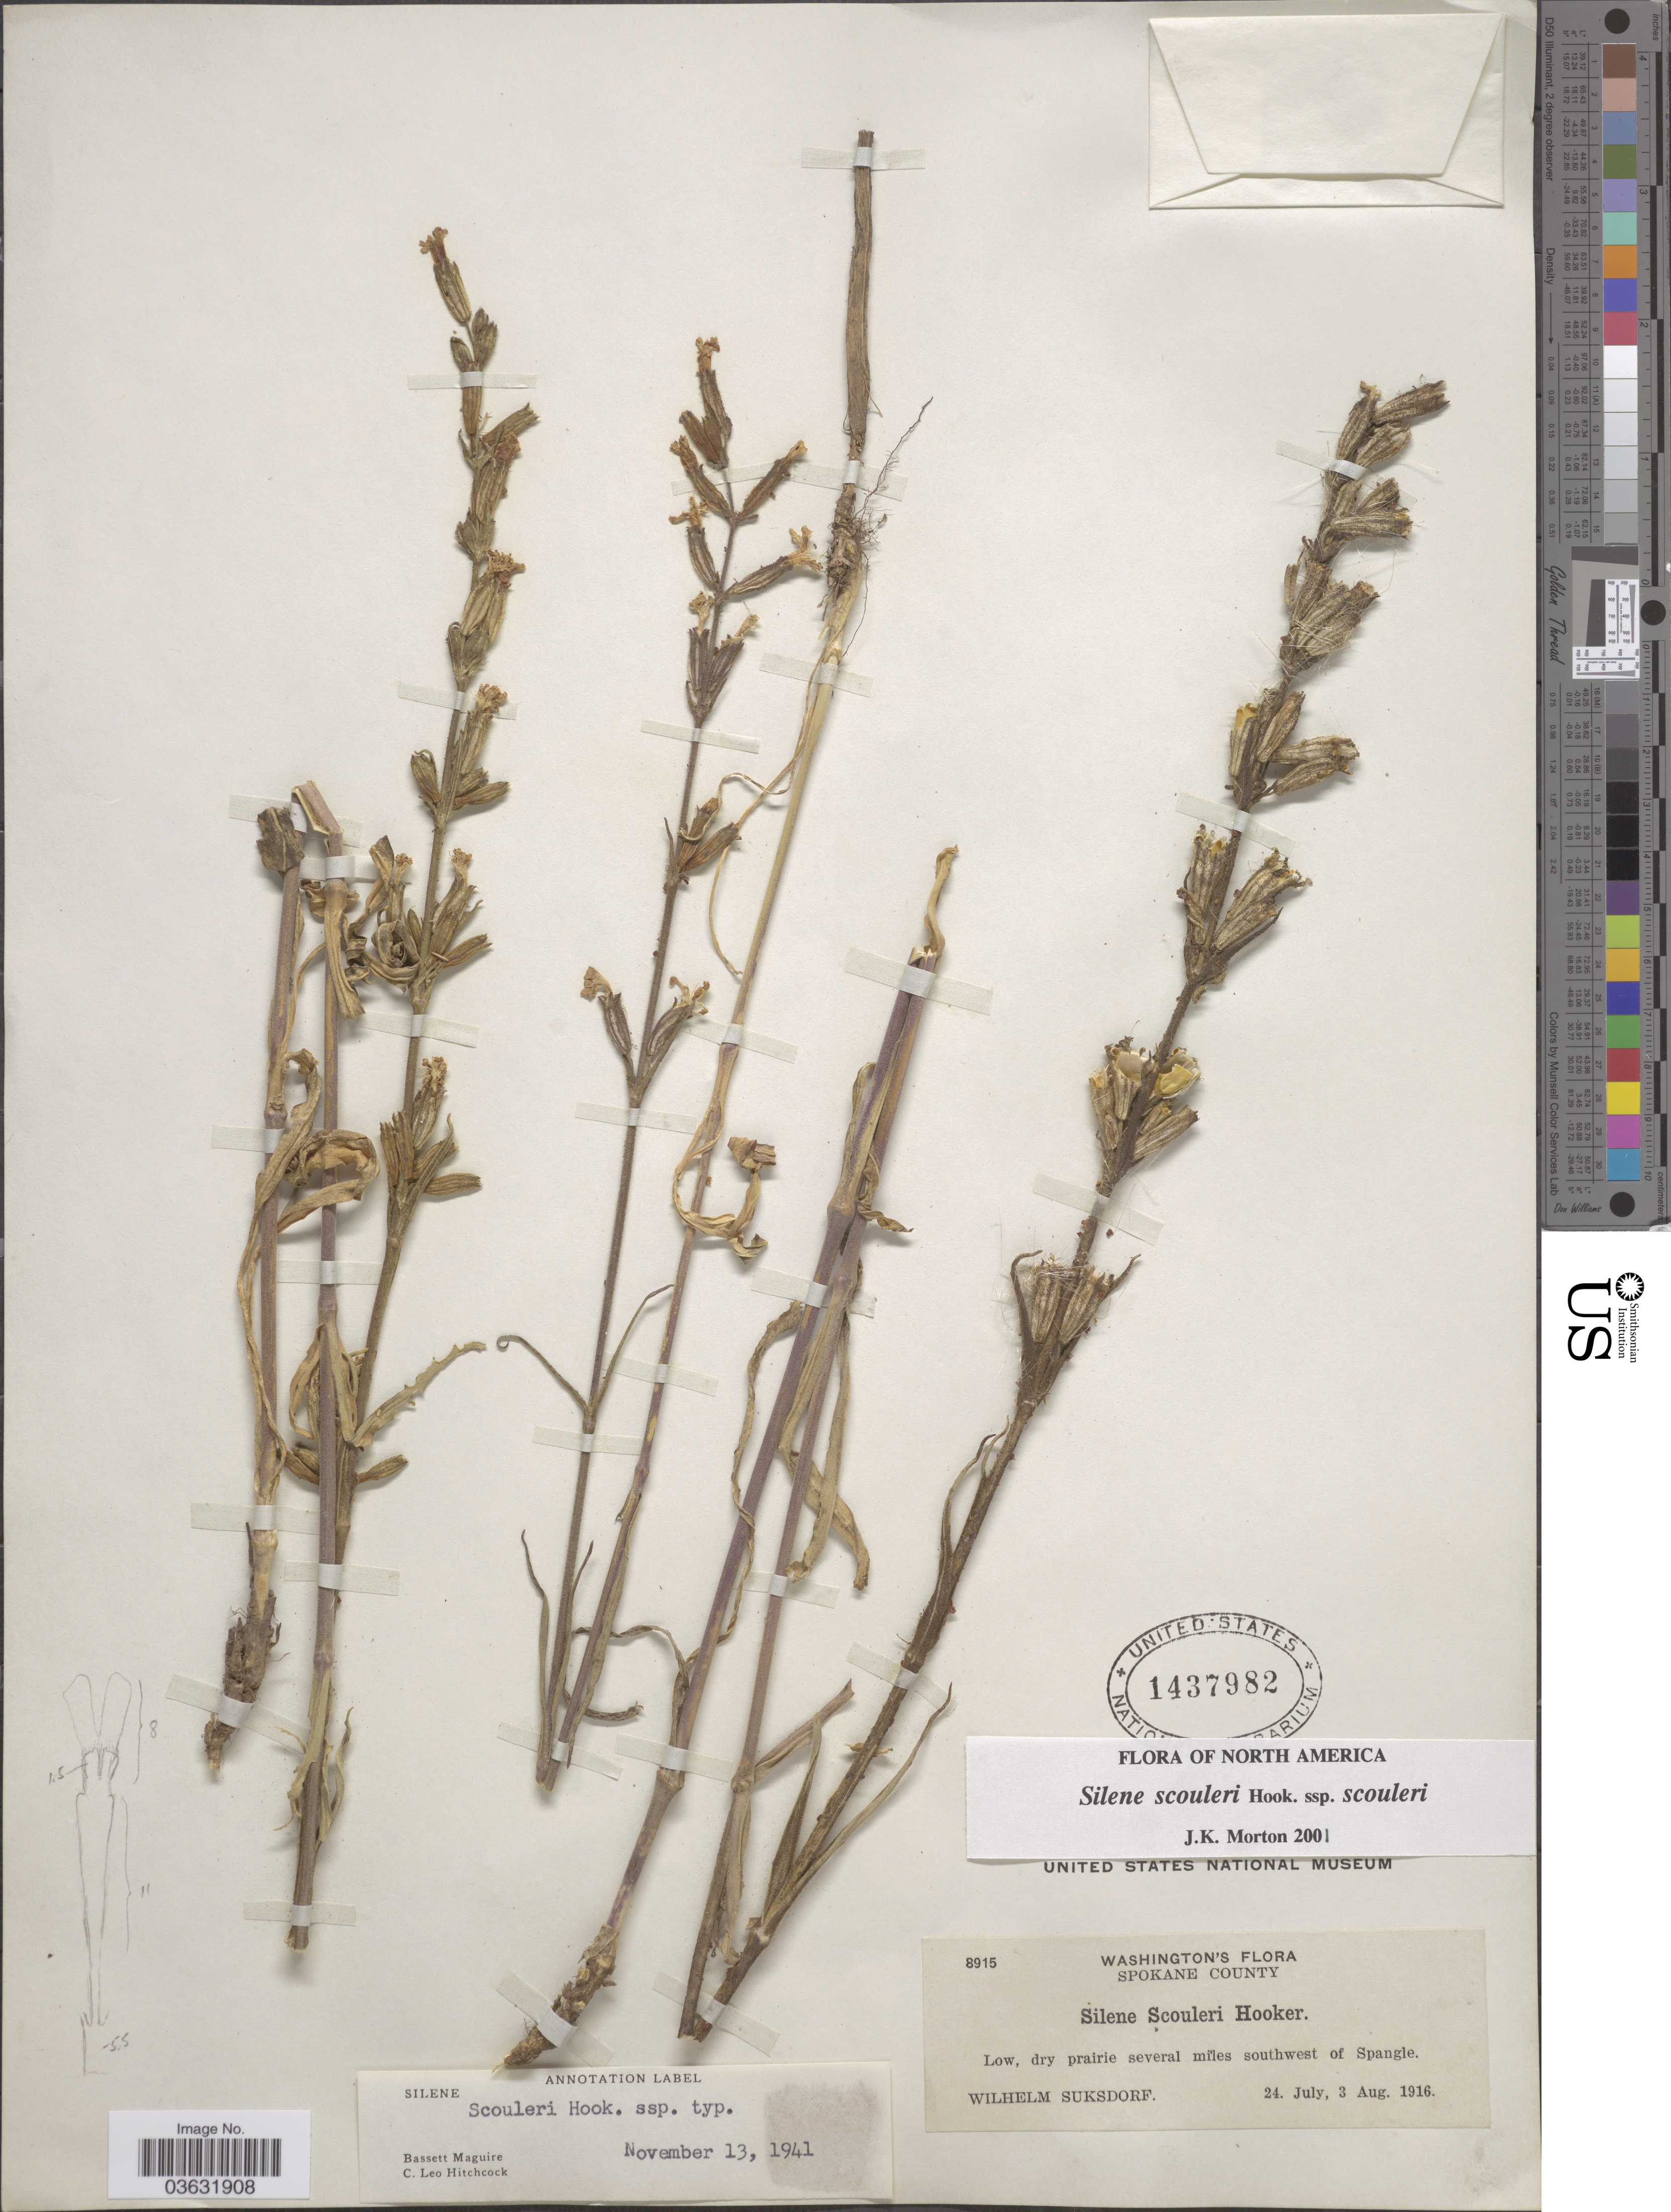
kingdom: Plantae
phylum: Tracheophyta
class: Magnoliopsida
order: Caryophyllales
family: Caryophyllaceae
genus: Silene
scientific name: Silene scouleri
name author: Hook.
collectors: W. N. Suksdorf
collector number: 8915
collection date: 1916-07-24/1916-08-03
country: United States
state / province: Washington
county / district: Spokane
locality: Spokane County. Several miles southwest of Spangle.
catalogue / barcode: US 1437982